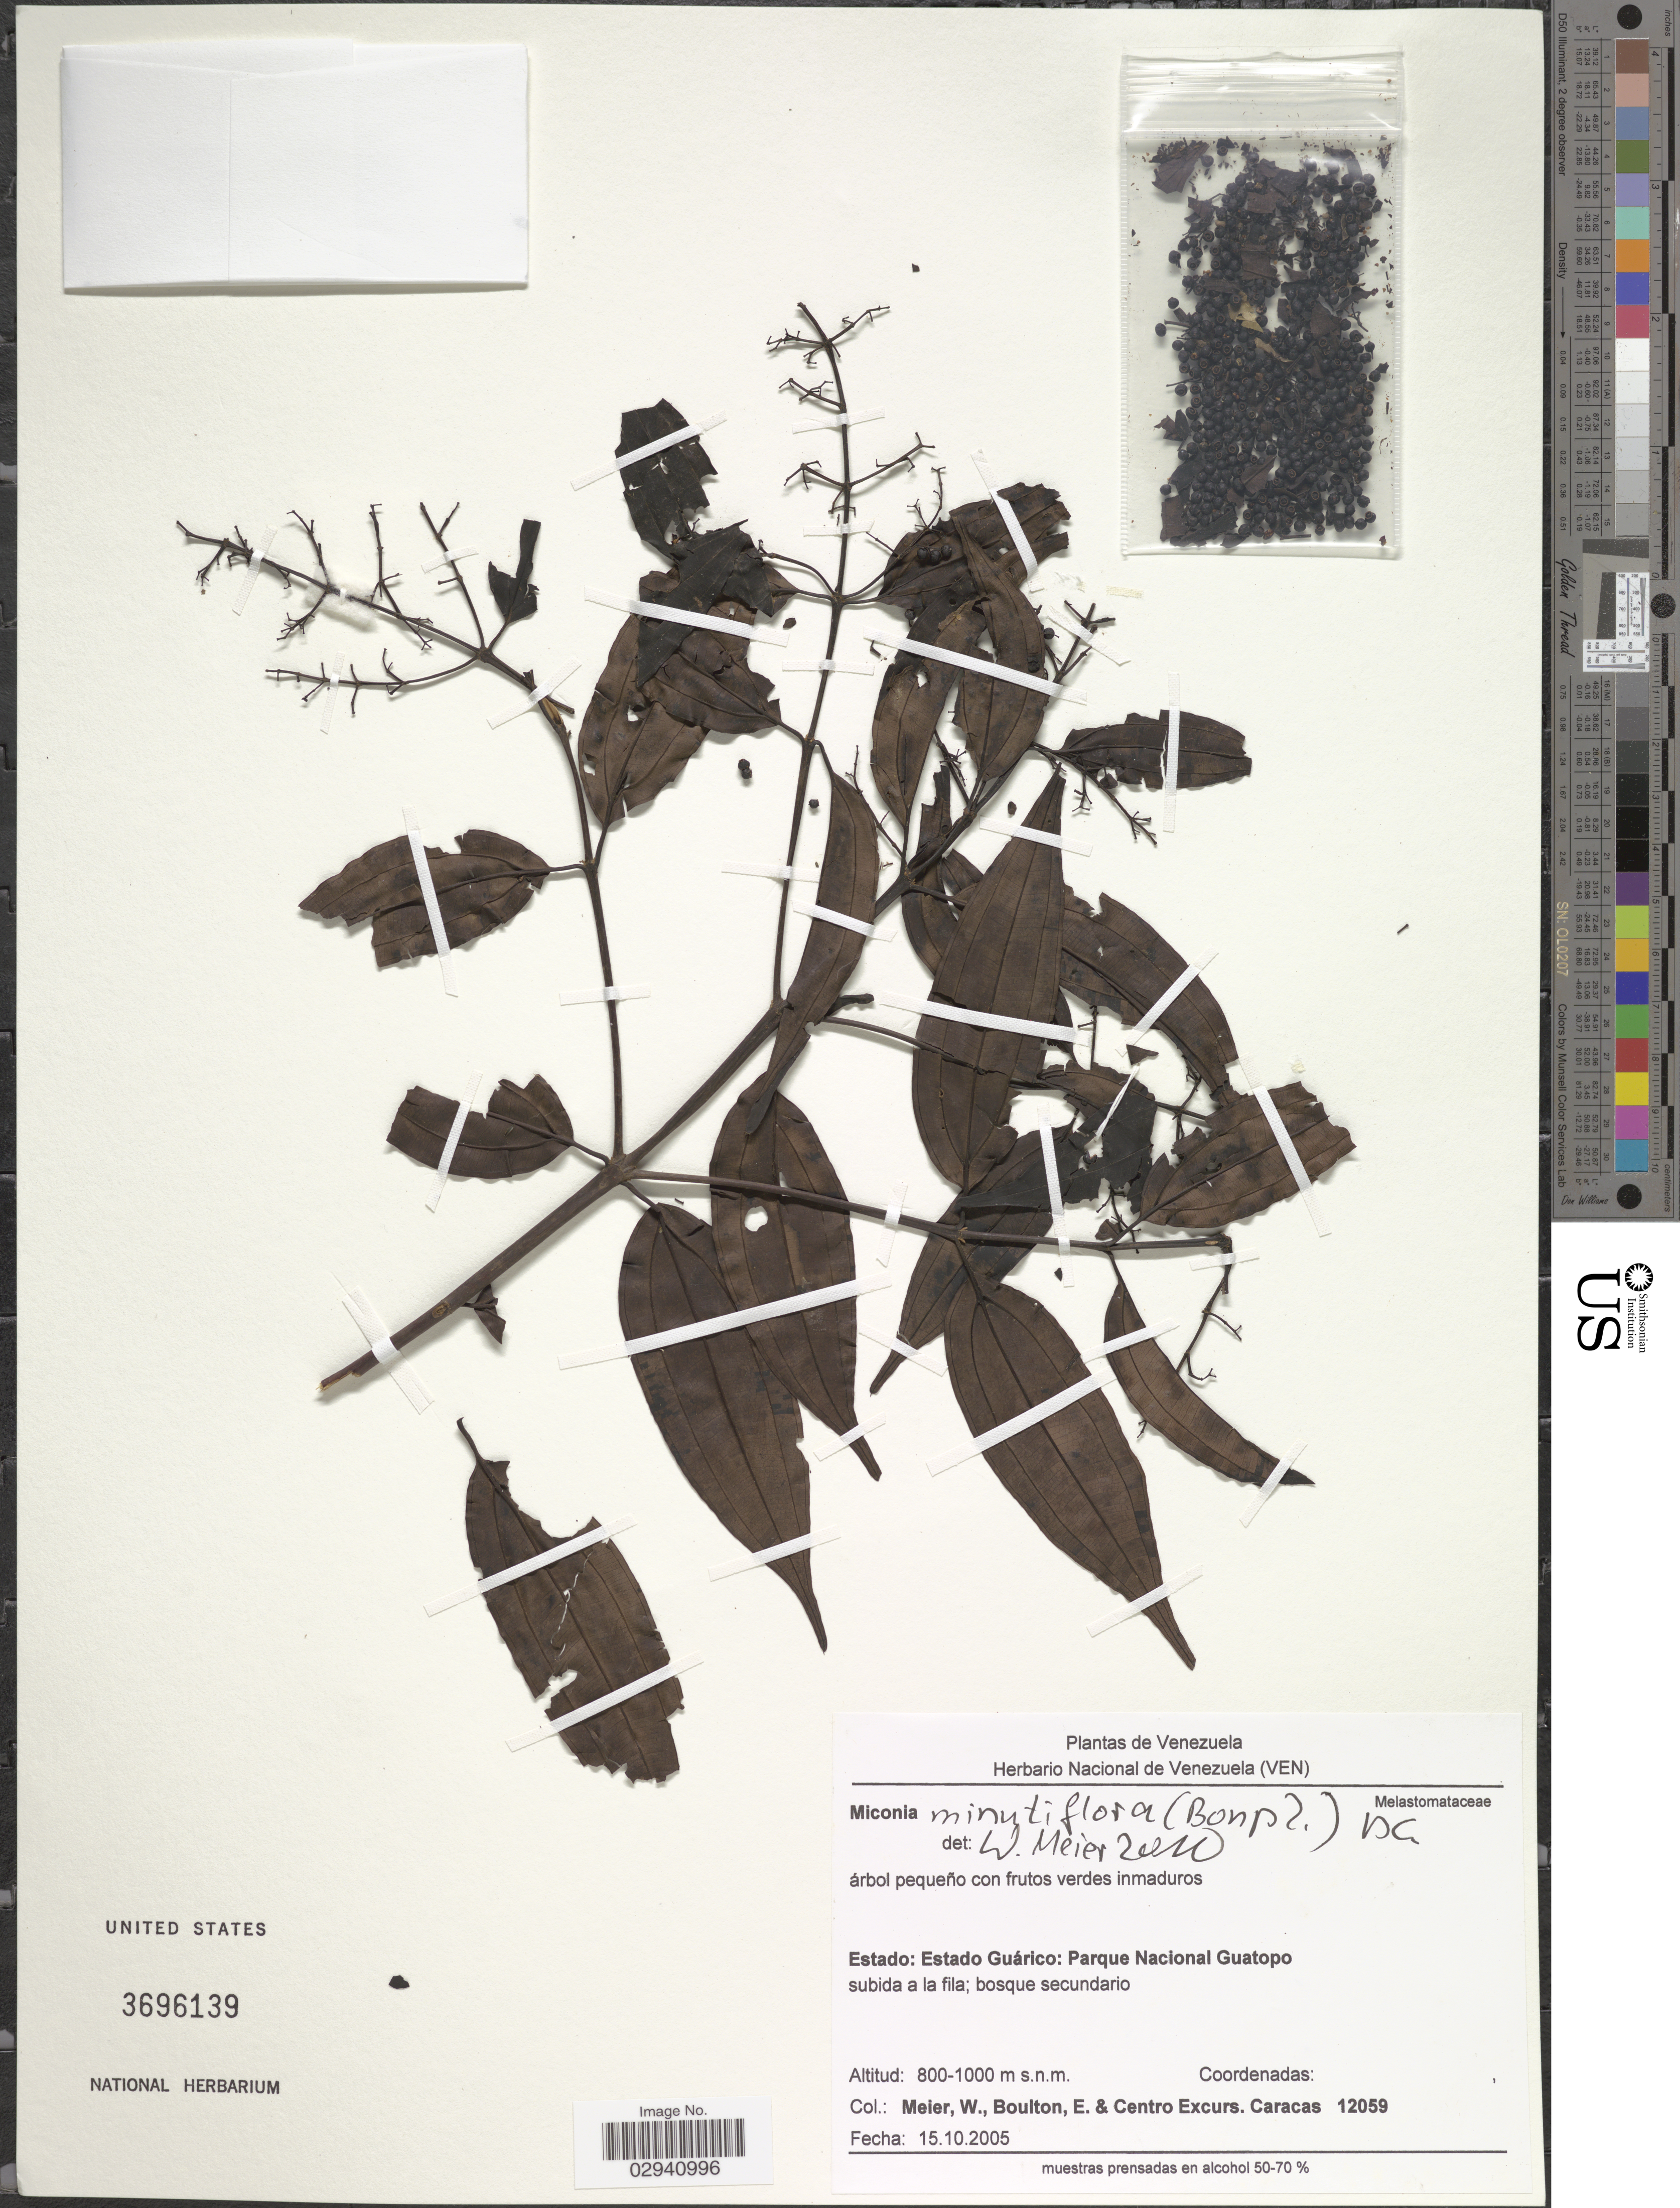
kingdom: Plantae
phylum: Tracheophyta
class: Magnoliopsida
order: Myrtales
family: Melastomataceae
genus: Miconia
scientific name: Miconia minutiflora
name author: (Bonpl.) DC.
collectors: W. Meier, E. Boulton & Centro Excurs. Caracas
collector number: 12059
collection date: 2005-10-15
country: Venezuela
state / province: Guárico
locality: Parque Nacional Guatopo.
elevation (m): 800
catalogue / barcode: US 3696139